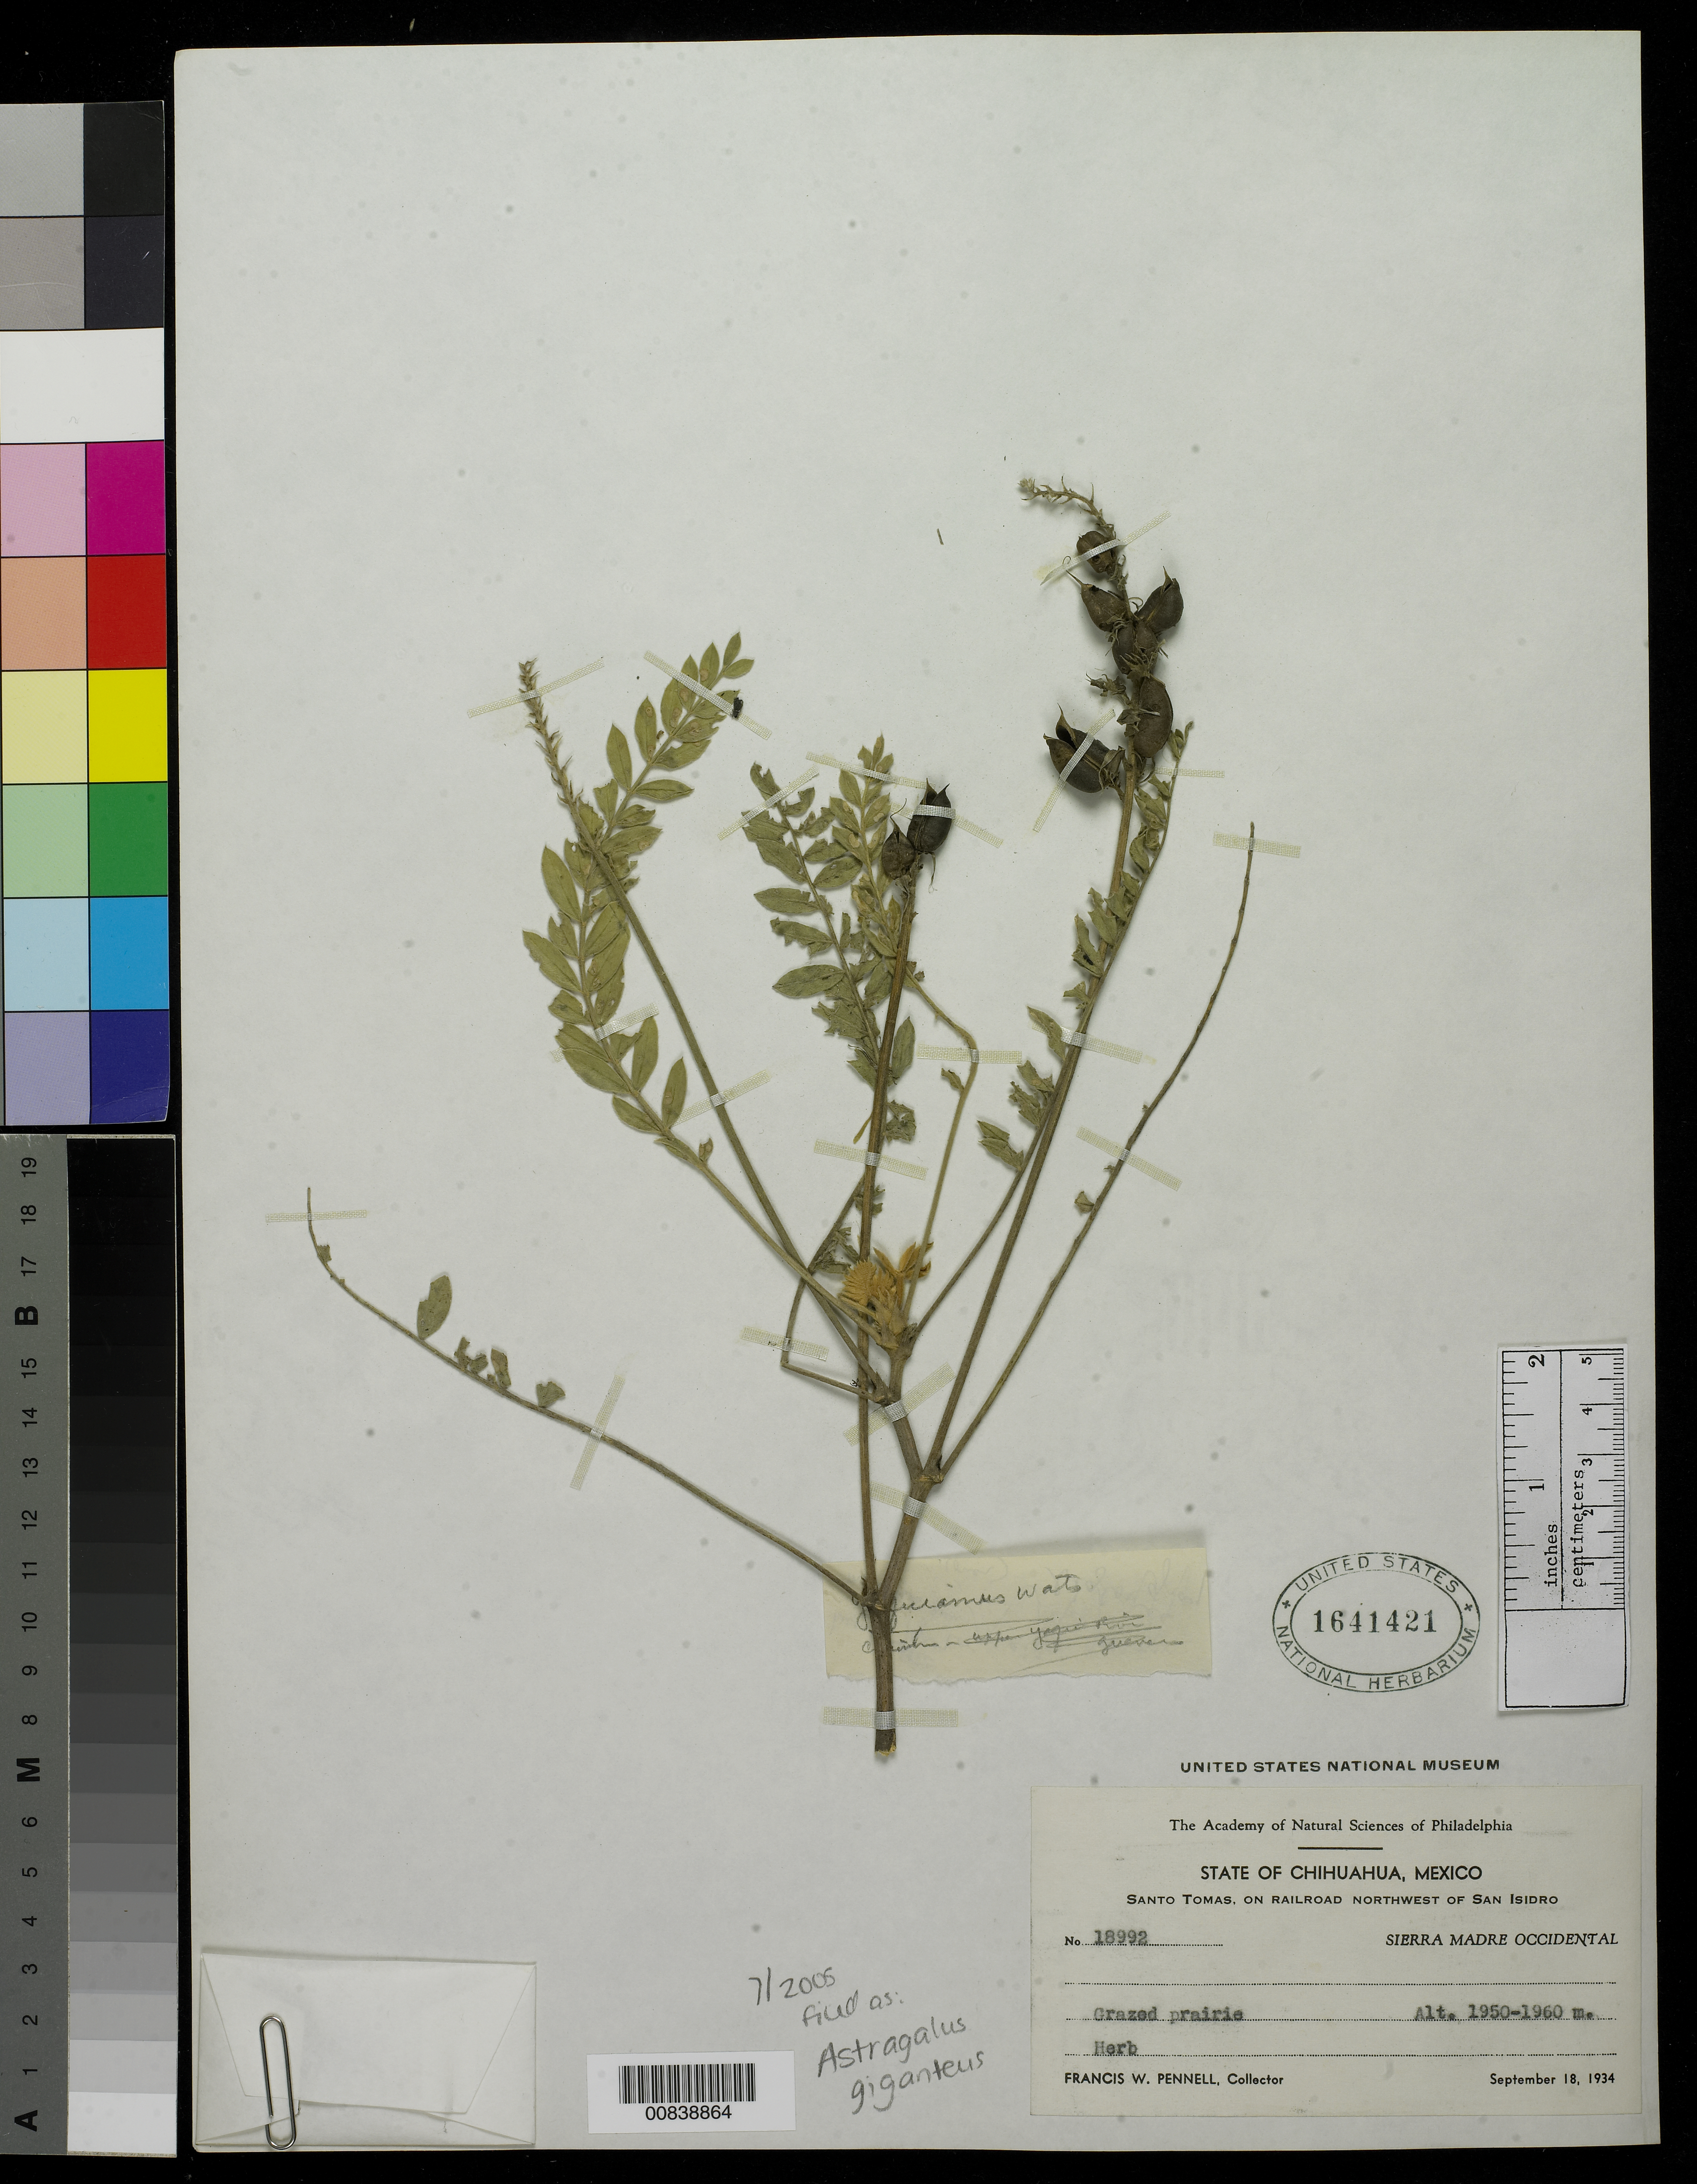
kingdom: Plantae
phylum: Tracheophyta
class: Magnoliopsida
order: Fabales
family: Fabaceae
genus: Astragalus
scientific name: Astragalus giganteus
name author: S. Watson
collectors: F. W. Pennell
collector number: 18992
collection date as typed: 18 Sep 1934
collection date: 1934-09-18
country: Mexico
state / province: Chihuahua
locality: Santo Tomas, on railroad northwest of San Isidro. Sierra Madre Occidental, Chihuahua.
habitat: Grazed prairie.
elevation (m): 1960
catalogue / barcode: US 1641421